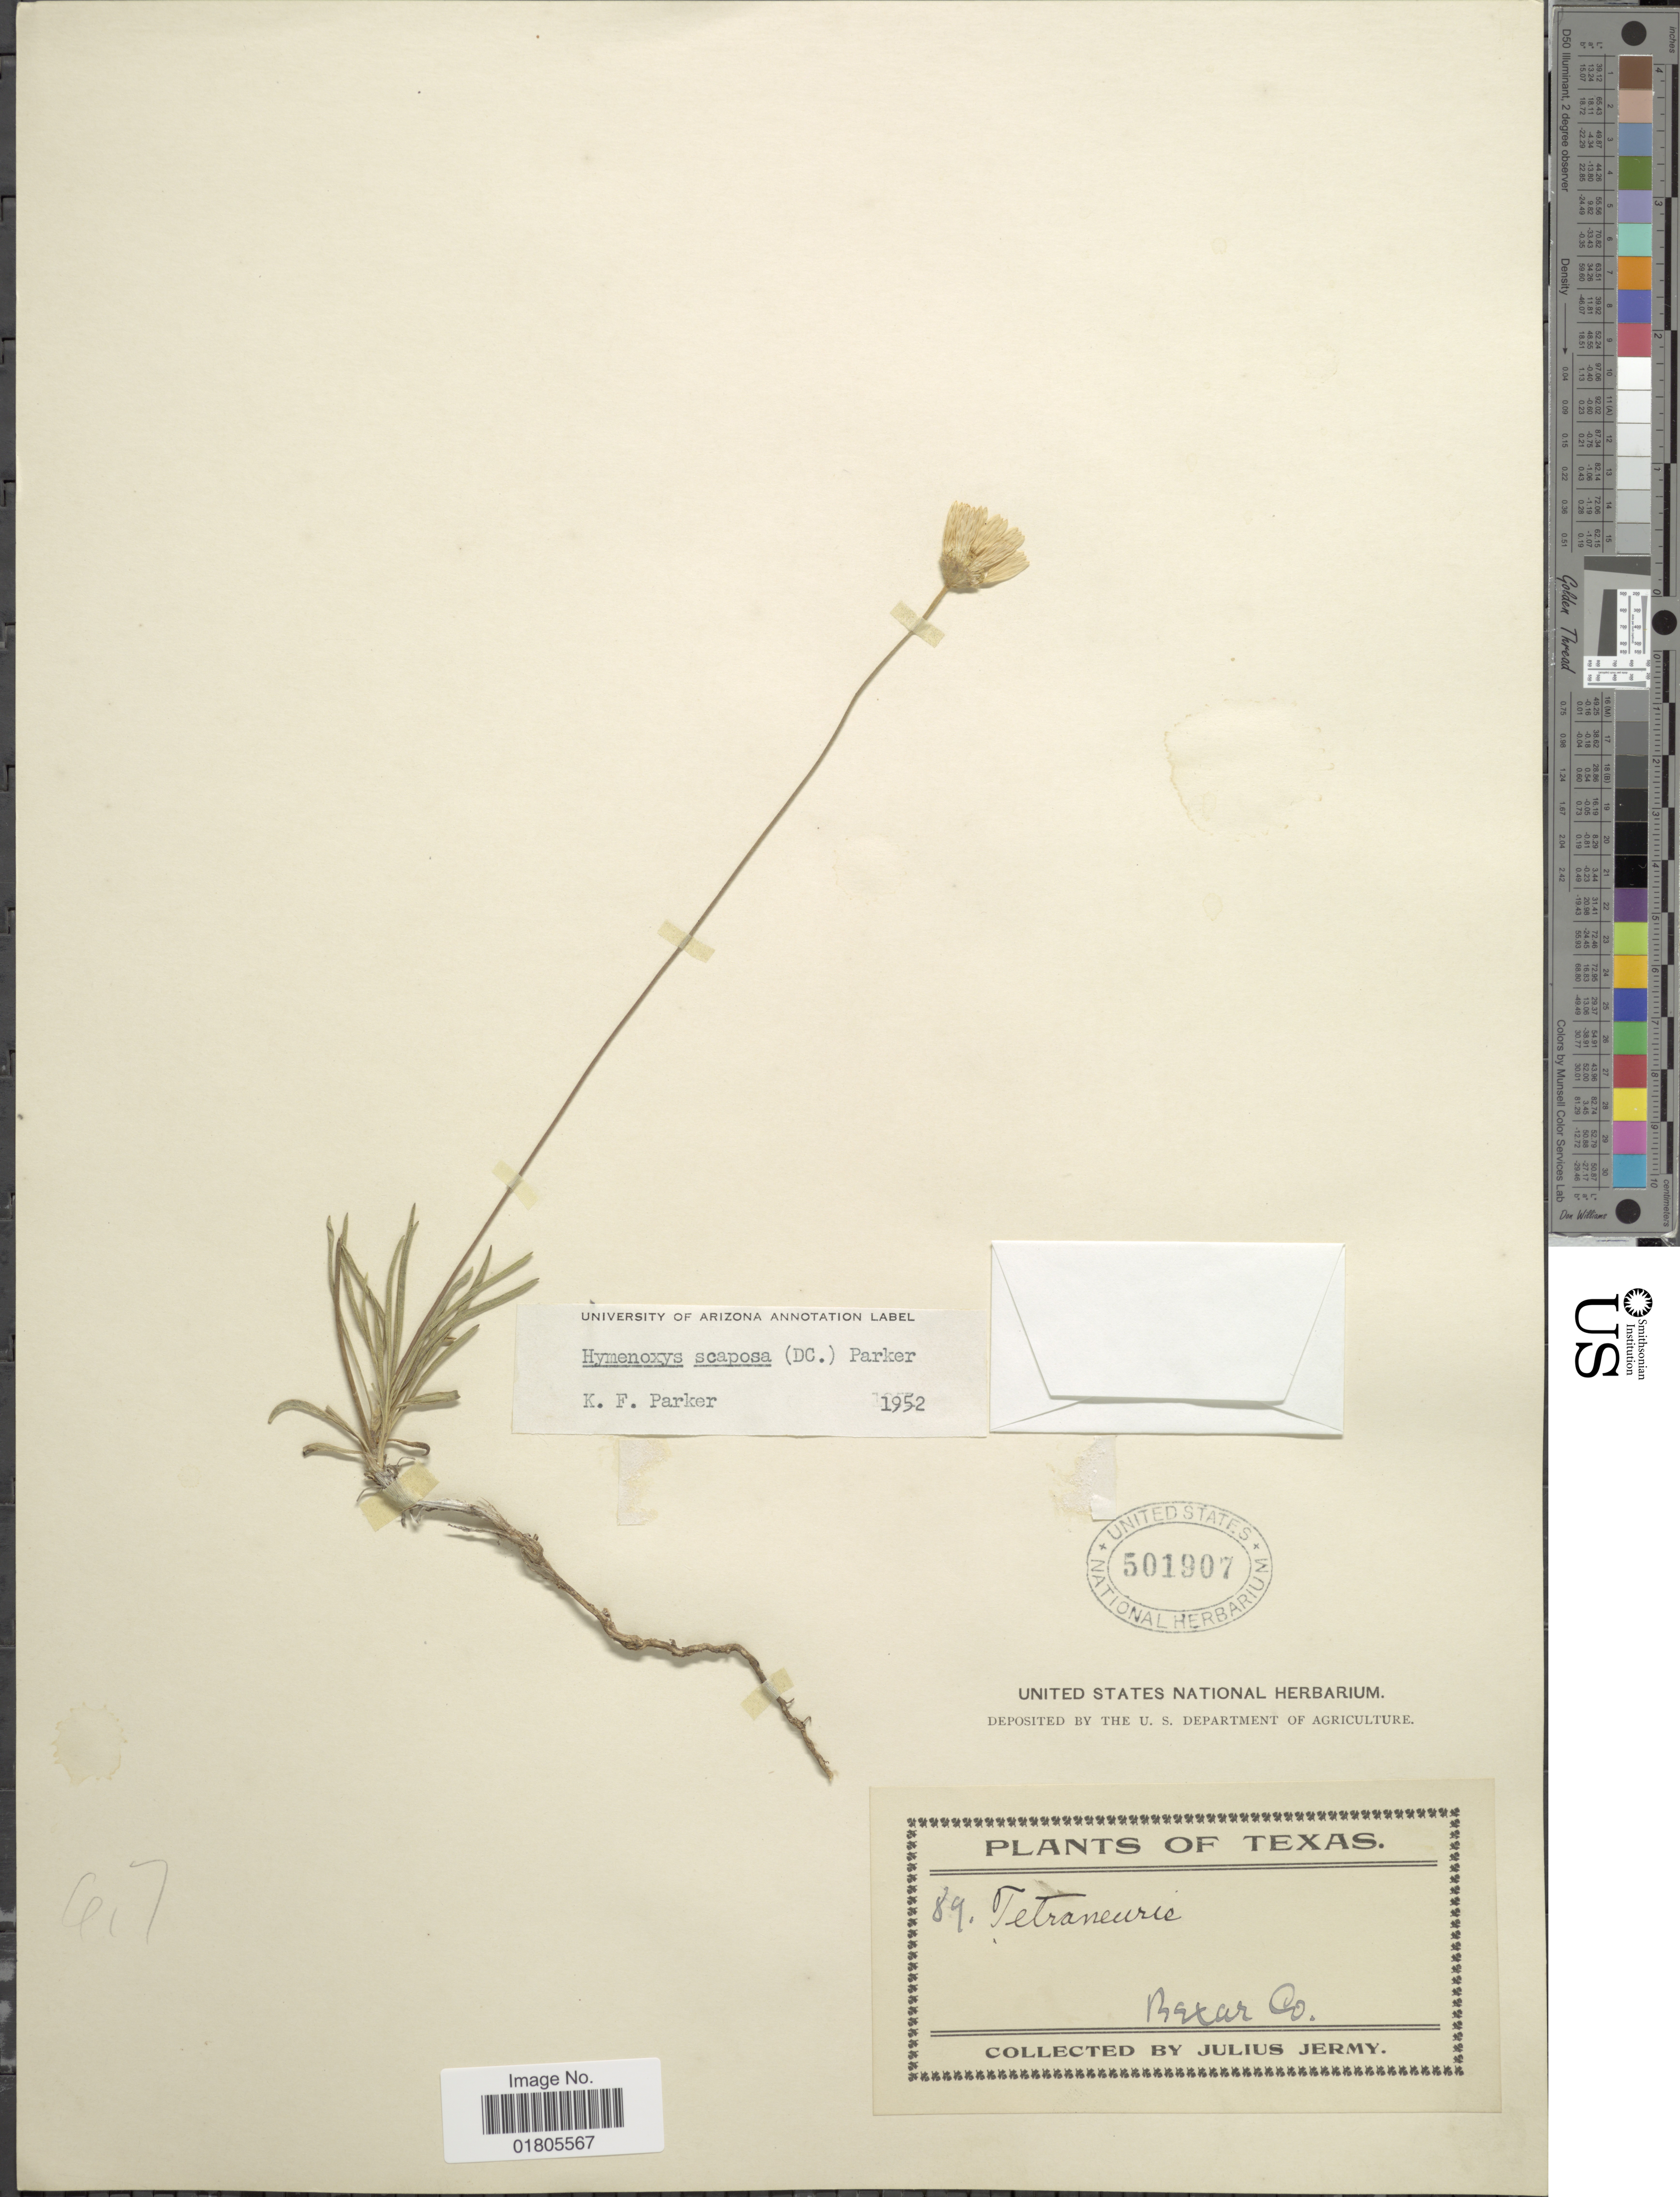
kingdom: Plantae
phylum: Tracheophyta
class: Magnoliopsida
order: Asterales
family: Asteraceae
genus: Actinea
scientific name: Actinea scaposa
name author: (DC.) Kuntze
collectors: J. Jermy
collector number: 89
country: United States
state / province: Texas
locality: Bexar Co.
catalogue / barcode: US 501907